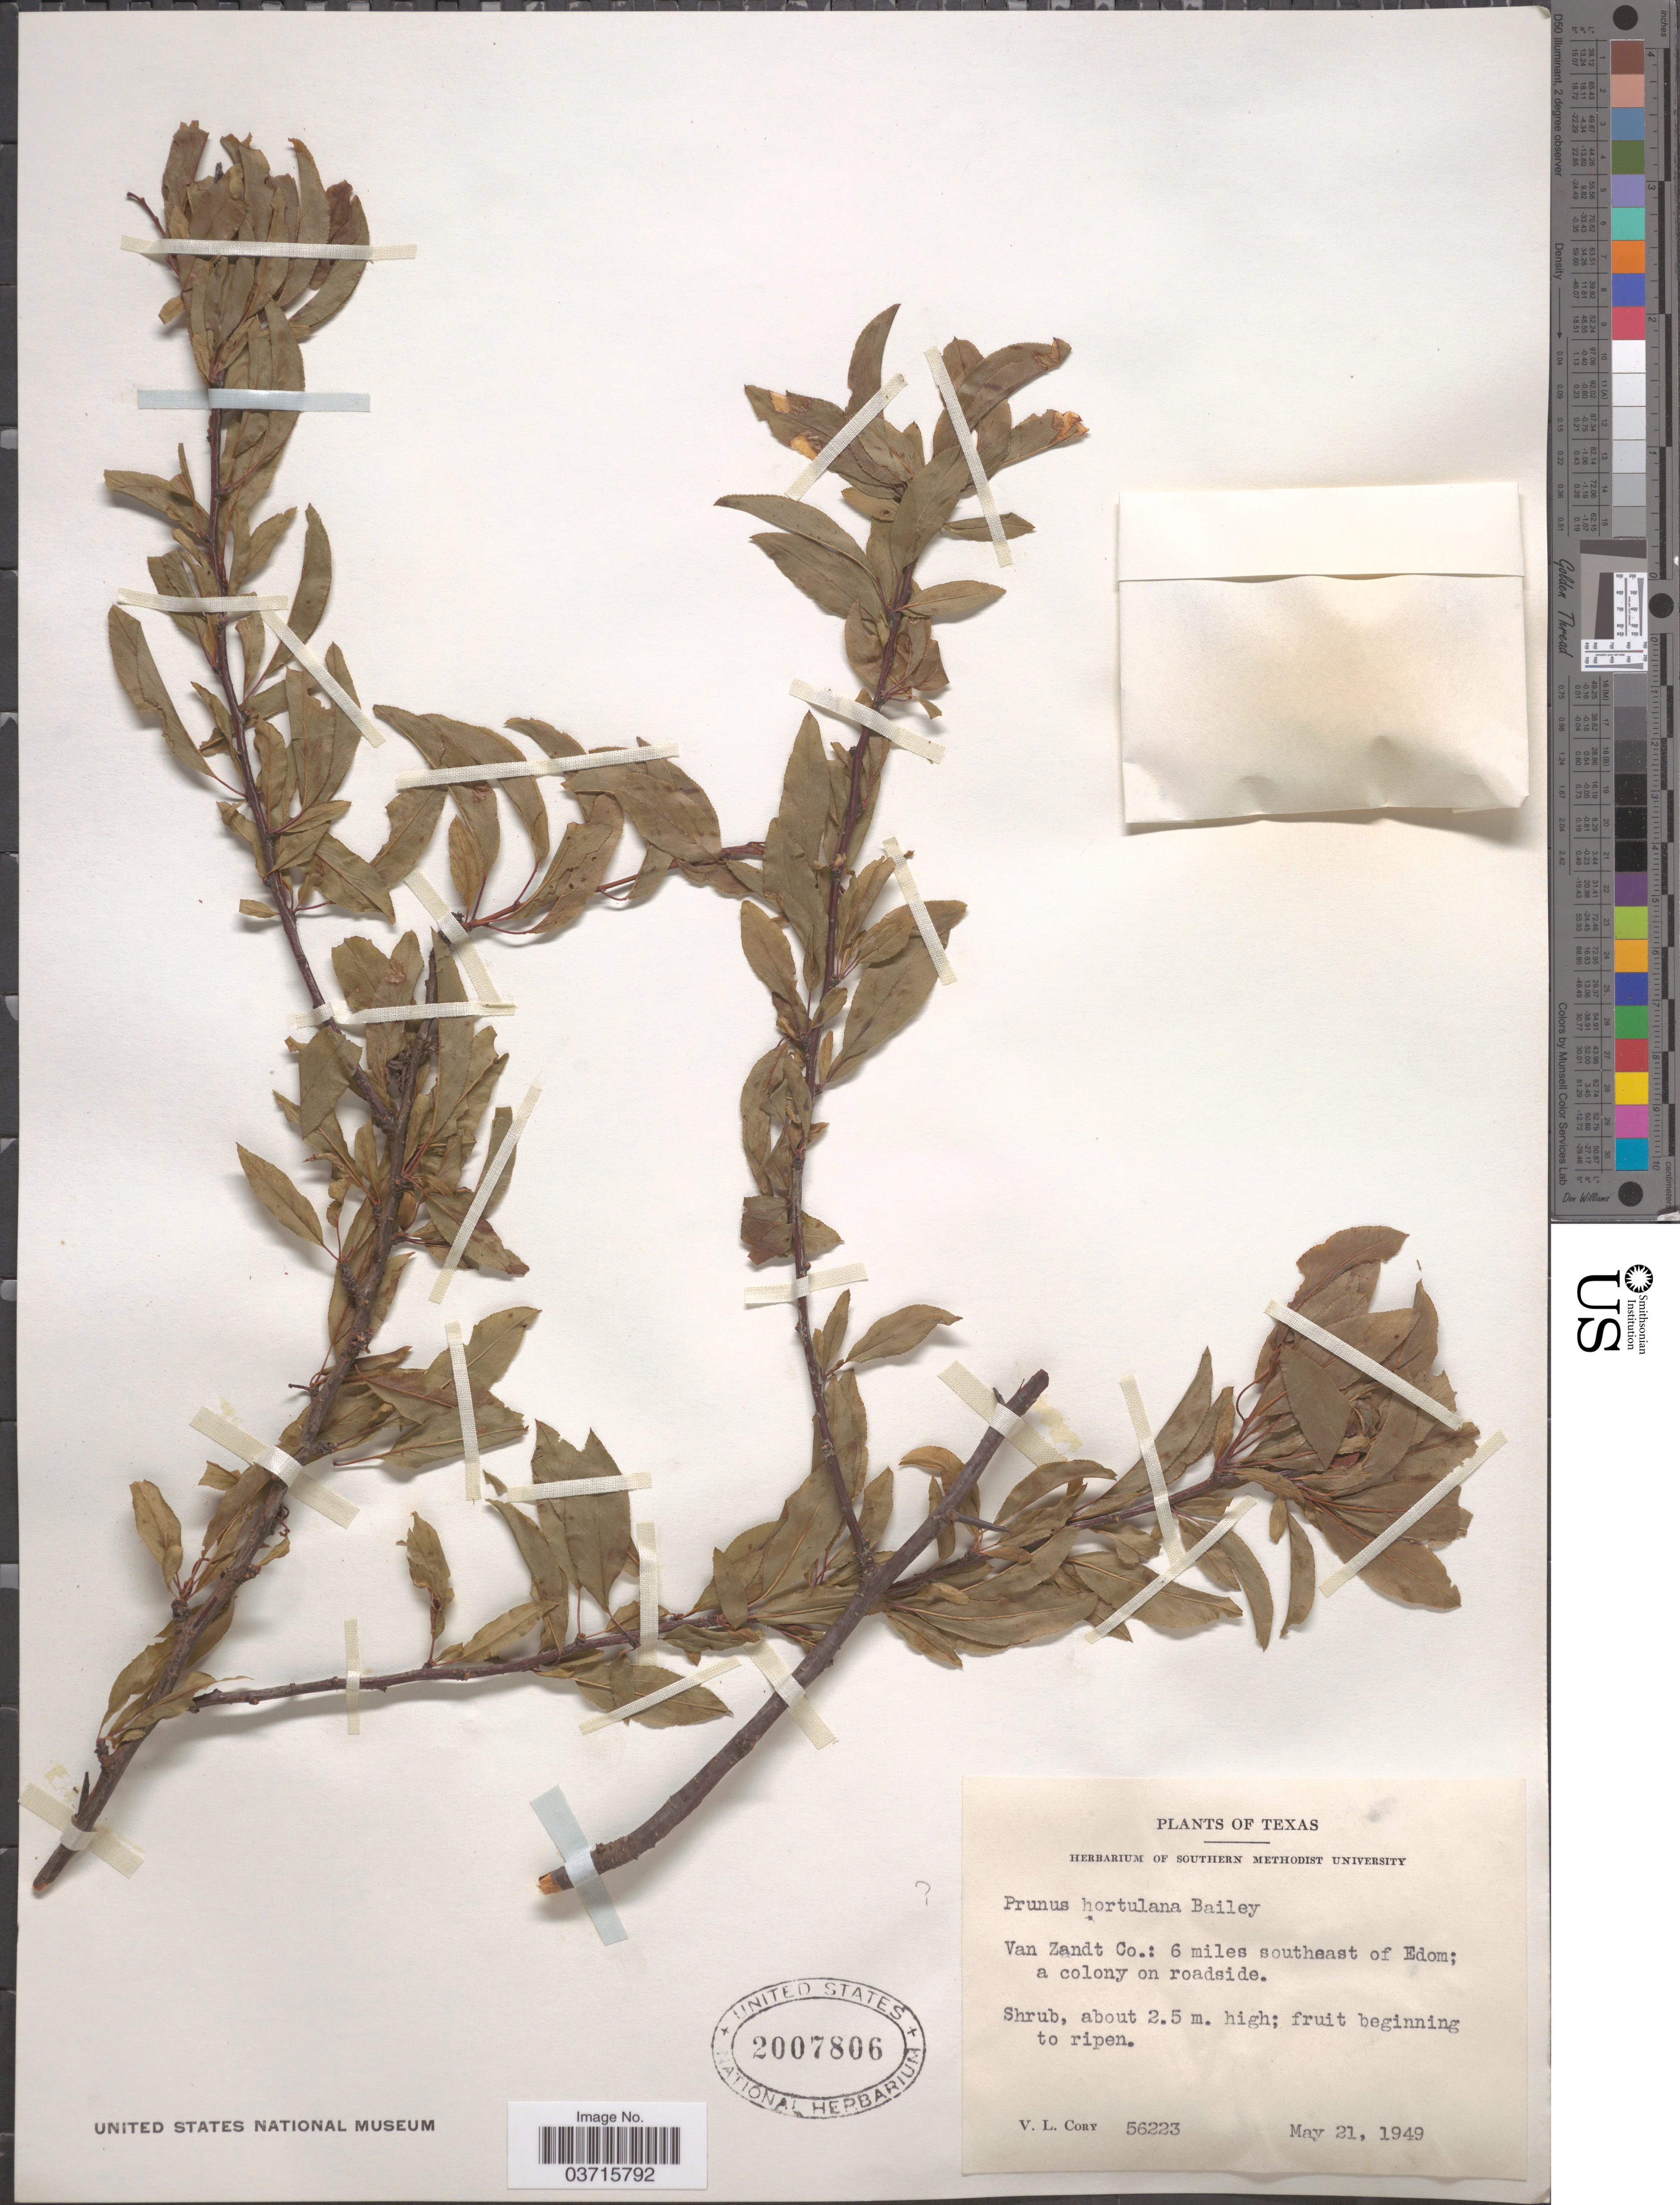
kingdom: Plantae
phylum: Tracheophyta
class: Magnoliopsida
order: Rosales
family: Rosaceae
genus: Prunus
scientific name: Prunus hortulana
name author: L.H. Bailey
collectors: V. Cory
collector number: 56223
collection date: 1949-05-21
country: United States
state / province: Texas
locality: Van Zandt Co.: 6 miles southeast of Edom; a colony on roadside.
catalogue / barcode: US 2007806